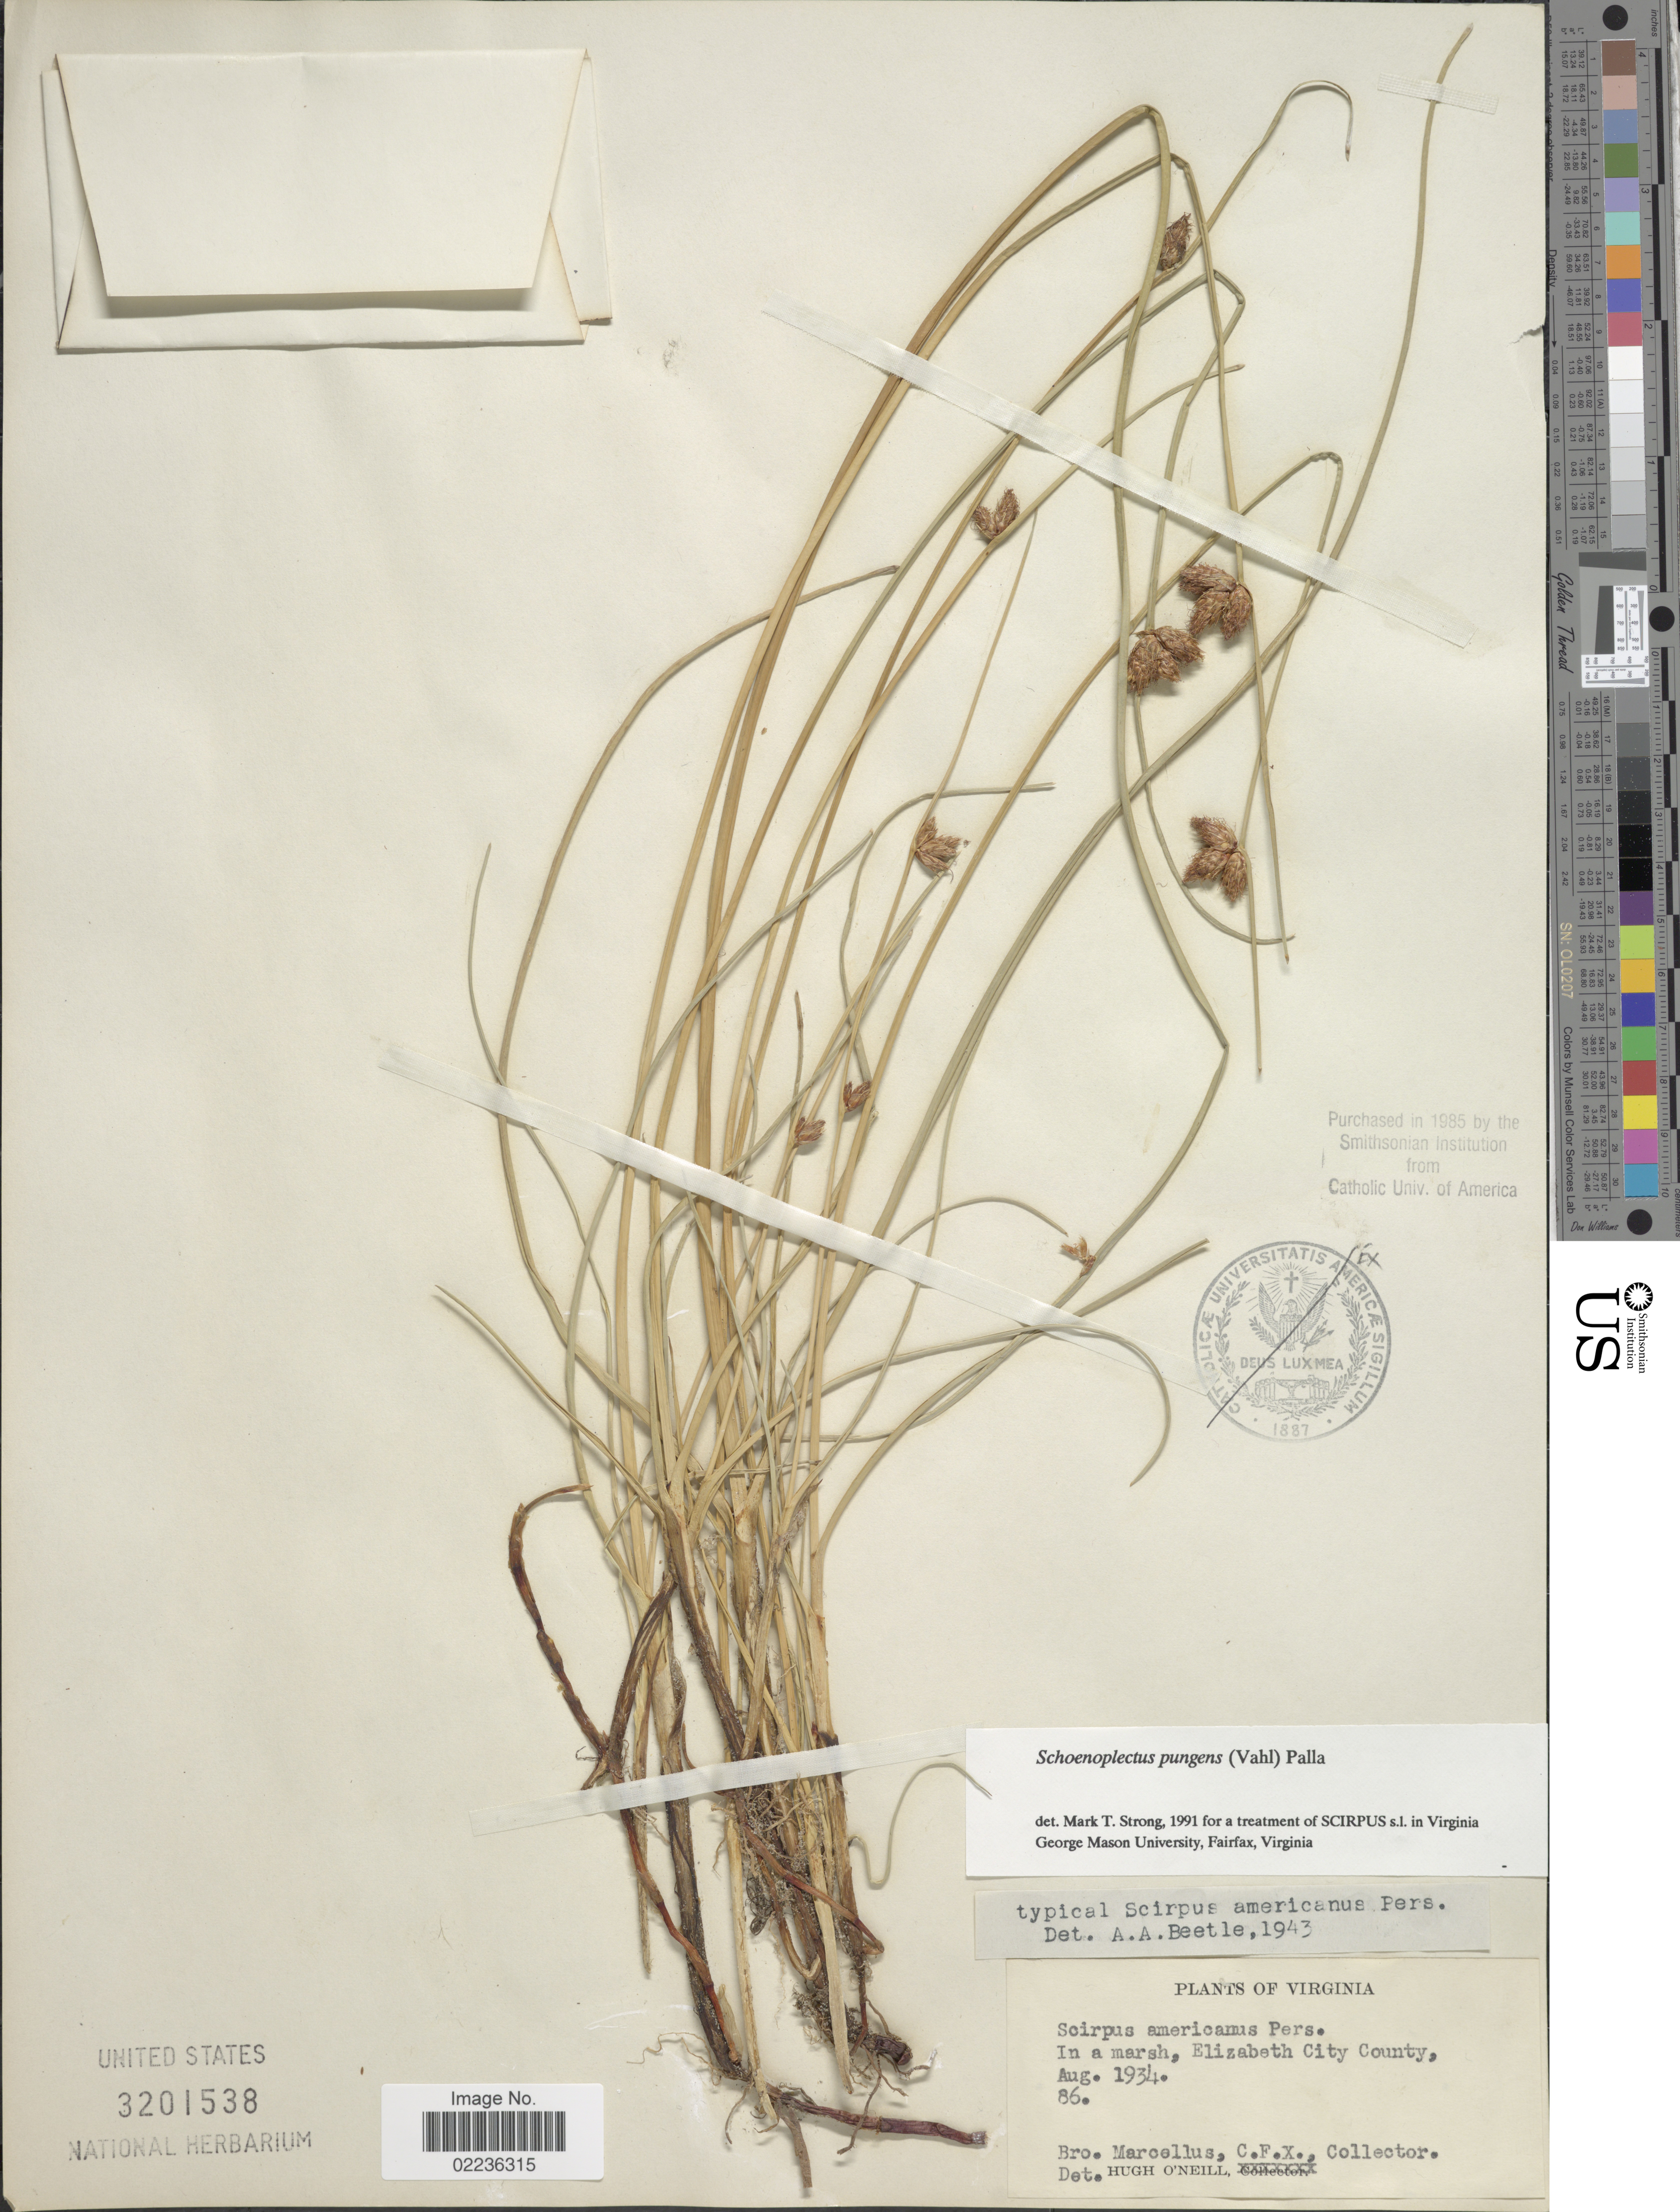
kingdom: Plantae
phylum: Tracheophyta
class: Liliopsida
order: Poales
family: Cyperaceae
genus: Schoenoplectus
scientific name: Schoenoplectus pungens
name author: (Vahl) Palla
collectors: Marcellus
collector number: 86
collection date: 1934-08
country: United States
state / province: Virginia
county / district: City of Hampton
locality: In a marsh, Elizabeth City County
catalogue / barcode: US 3201538